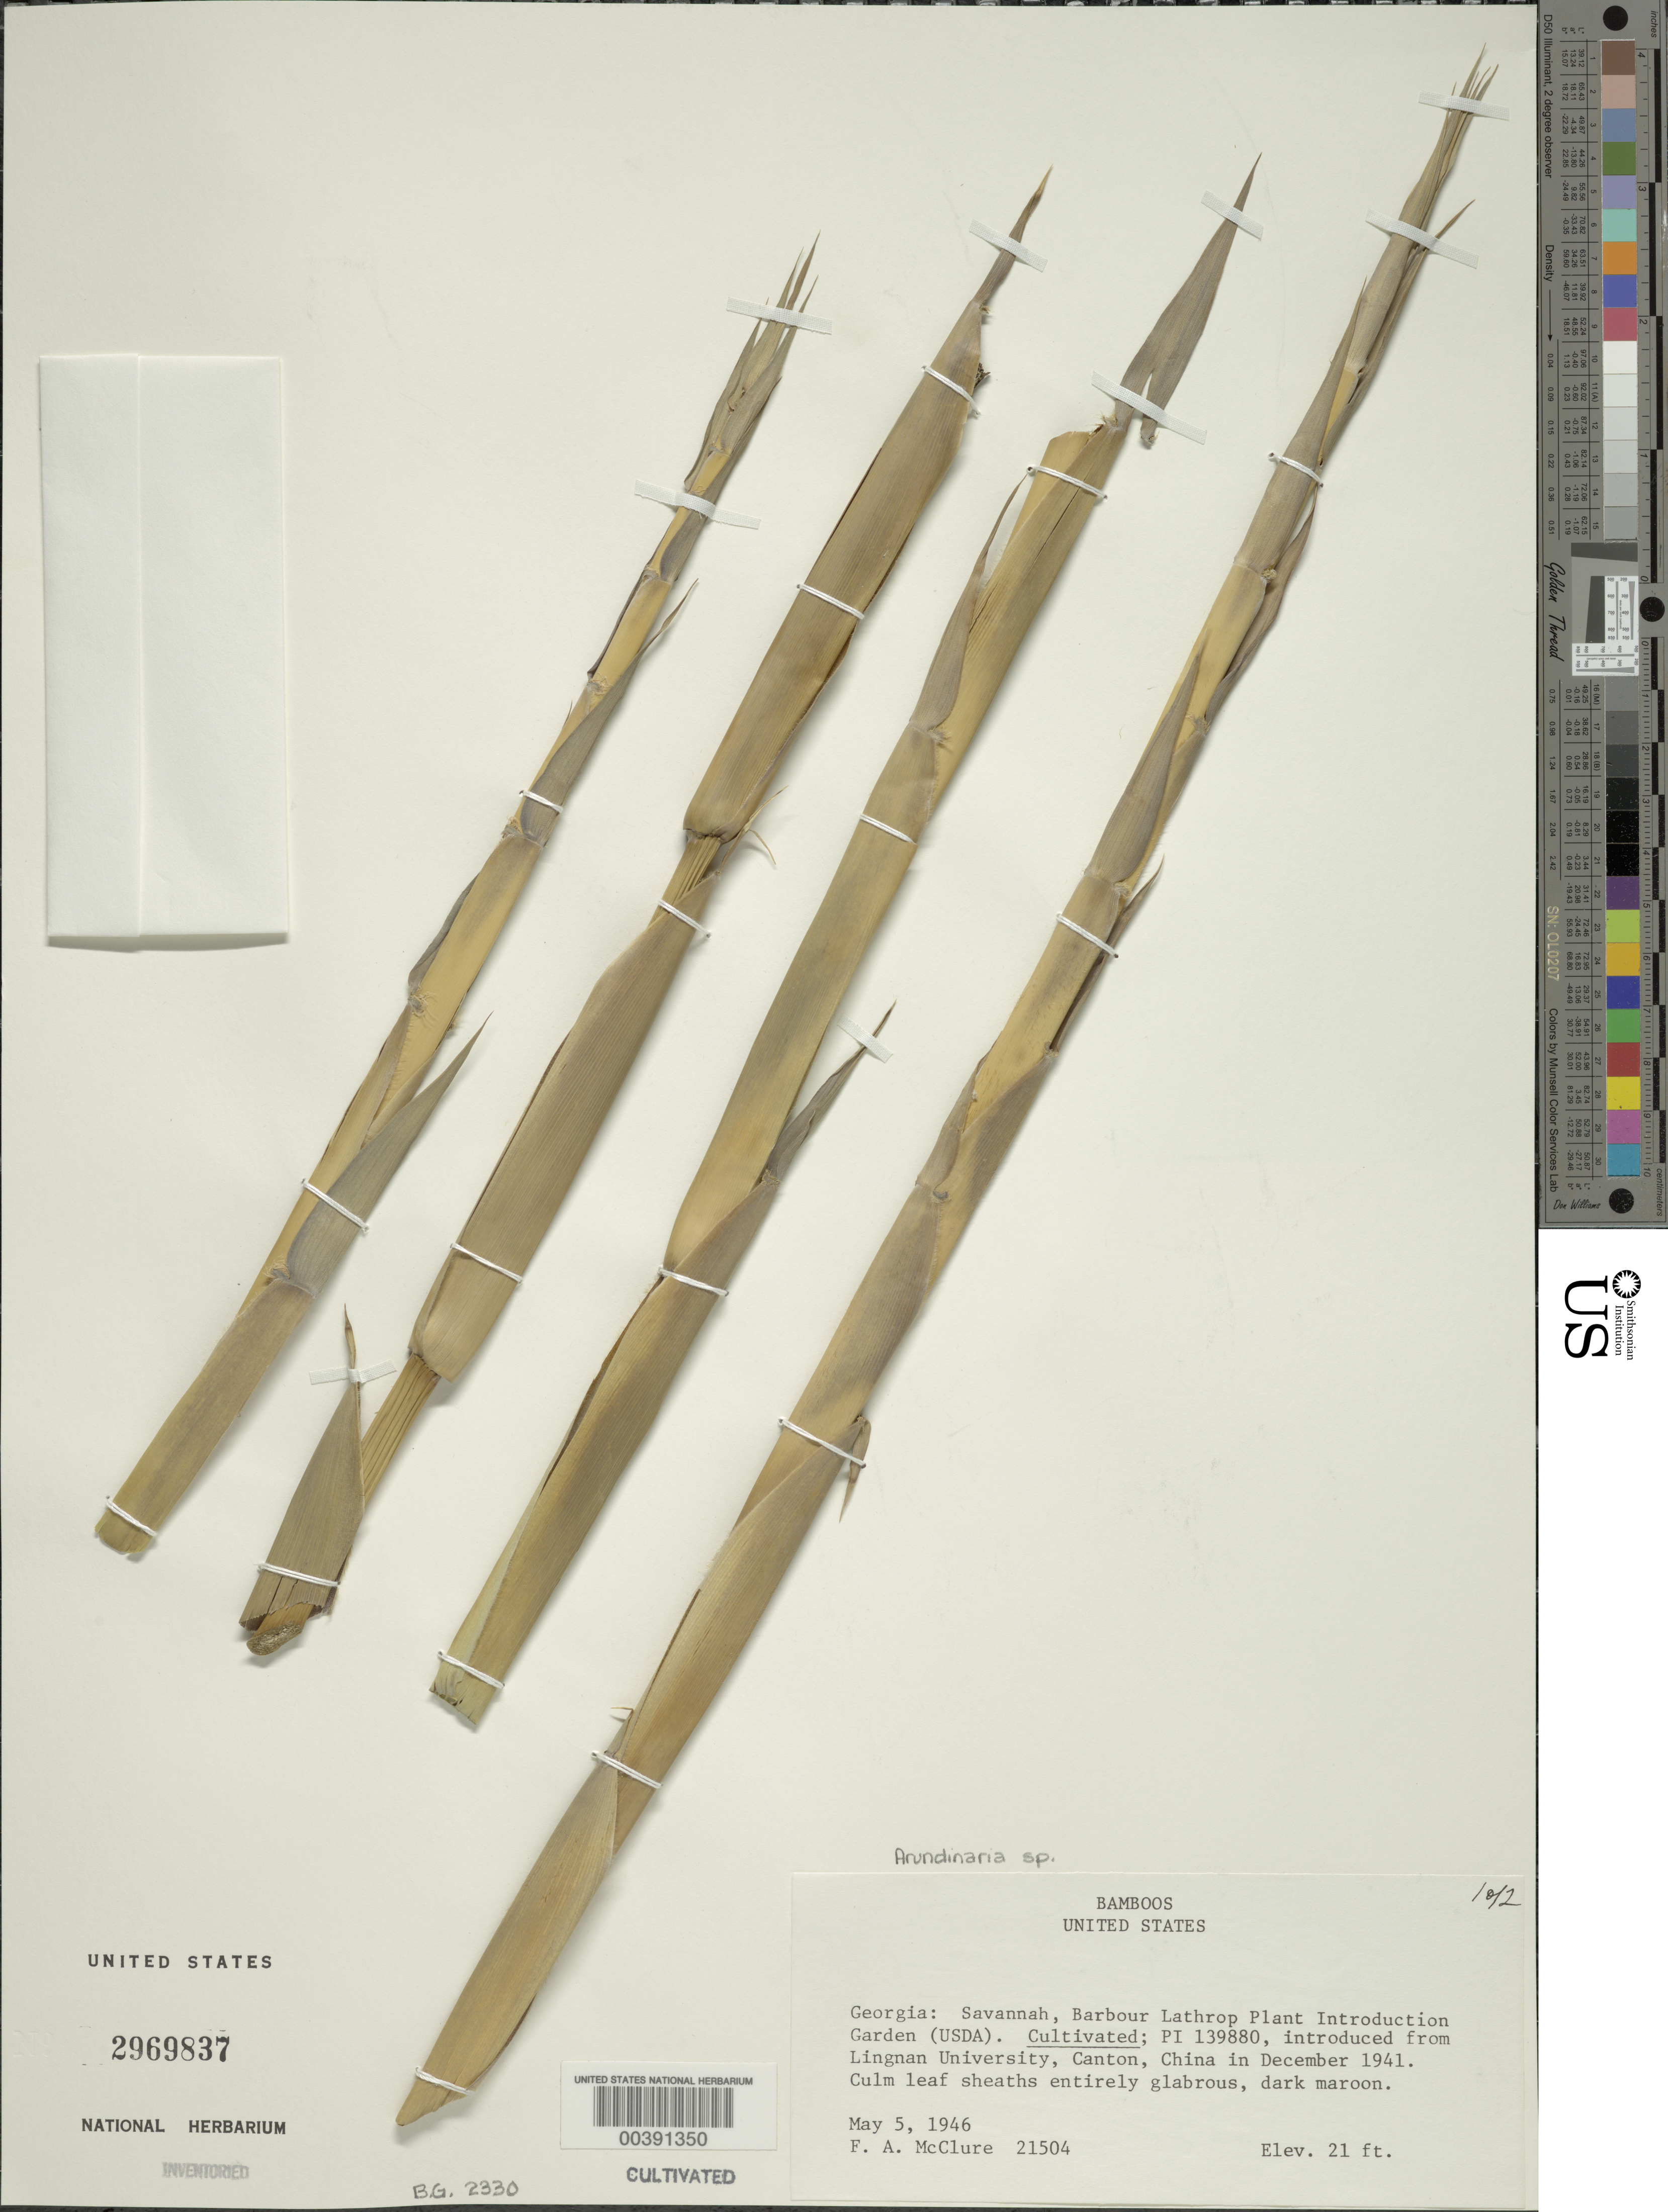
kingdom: Plantae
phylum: Tracheophyta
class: Liliopsida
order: Poales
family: Poaceae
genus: Arundinaria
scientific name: Arundinaria sp.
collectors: F. A. McClure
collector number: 21504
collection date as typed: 05 May 1946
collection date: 1946-05-05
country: United States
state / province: Georgia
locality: Savannah, Barbour Lathrop Plant Introduction Garden (USDA)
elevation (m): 6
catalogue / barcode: US 2969837